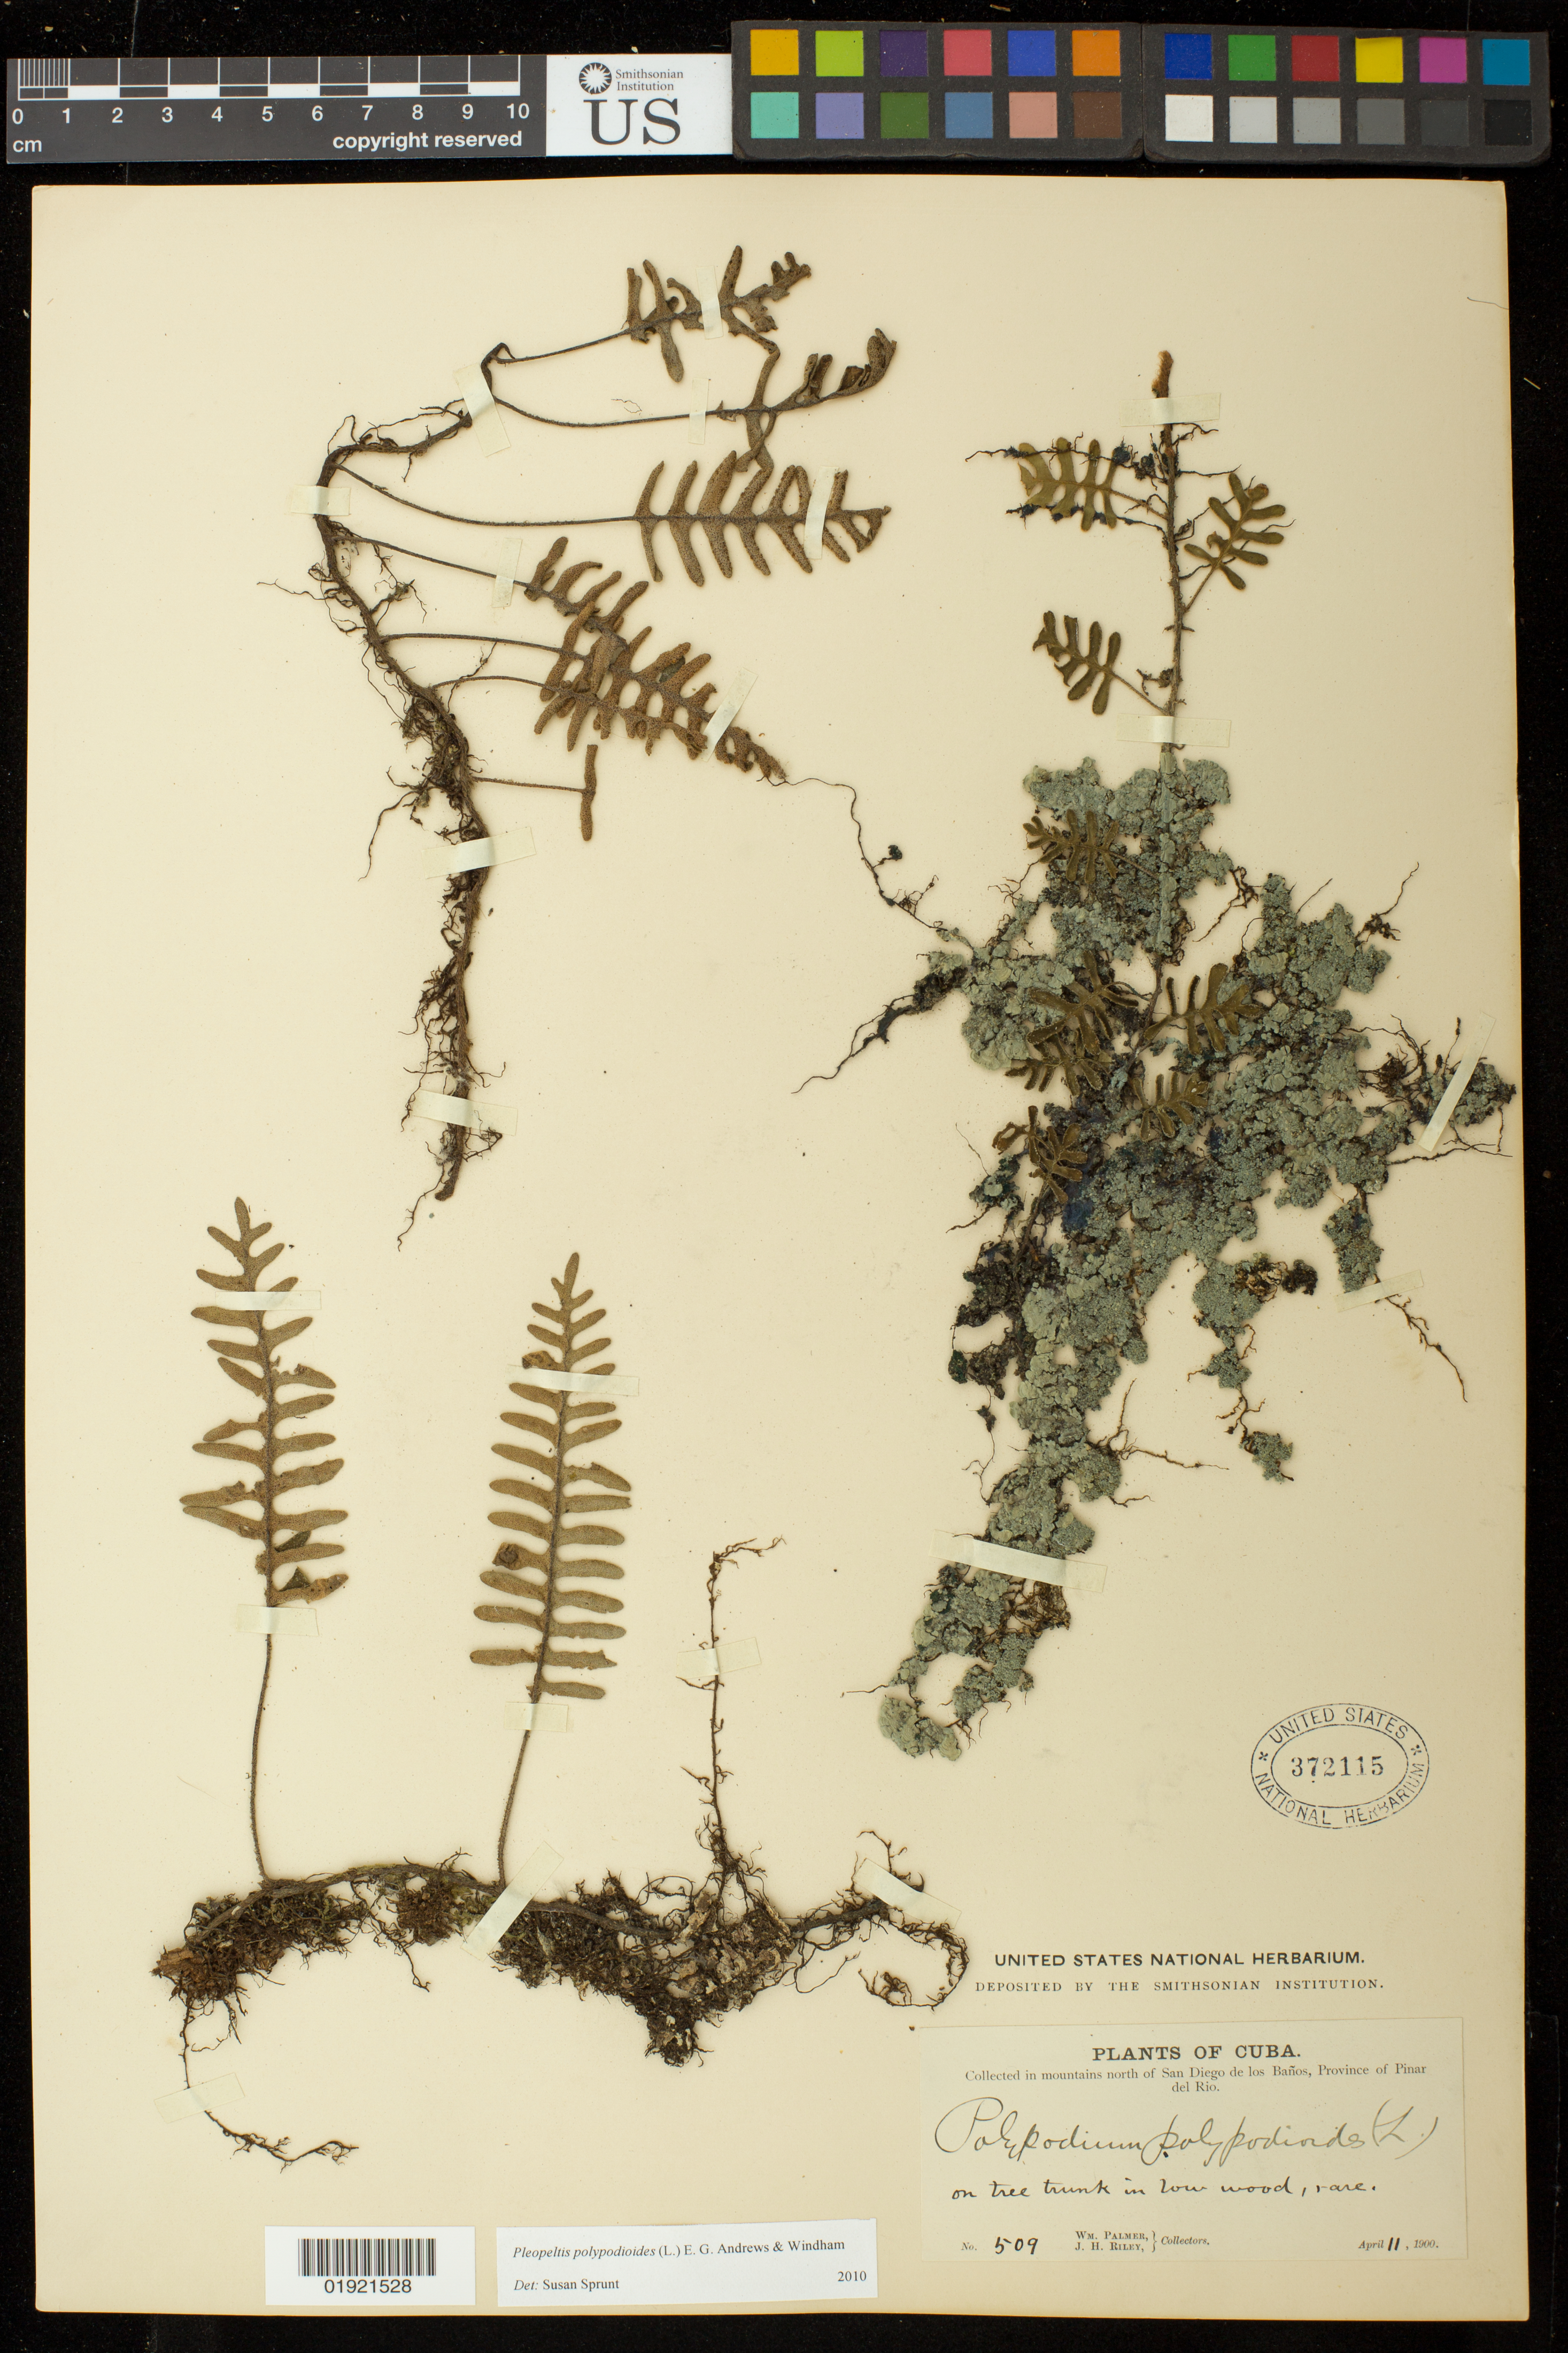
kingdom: Plantae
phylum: Tracheophyta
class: Polypodiopsida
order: Polypodiales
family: Polypodiaceae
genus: Pleopeltis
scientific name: Pleopeltis polypodioides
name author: (L.) E.G. Andrews & Windham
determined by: Sprunt, S. V.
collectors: W. M. Palmer & J. H. Riley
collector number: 509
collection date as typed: April 11, 1900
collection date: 1900-04-11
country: Cuba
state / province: Pinar del Río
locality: in mountains north of San Diego de los Banos, Province of Pinar del Río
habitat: on tree trunk in low wood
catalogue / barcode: US 372115